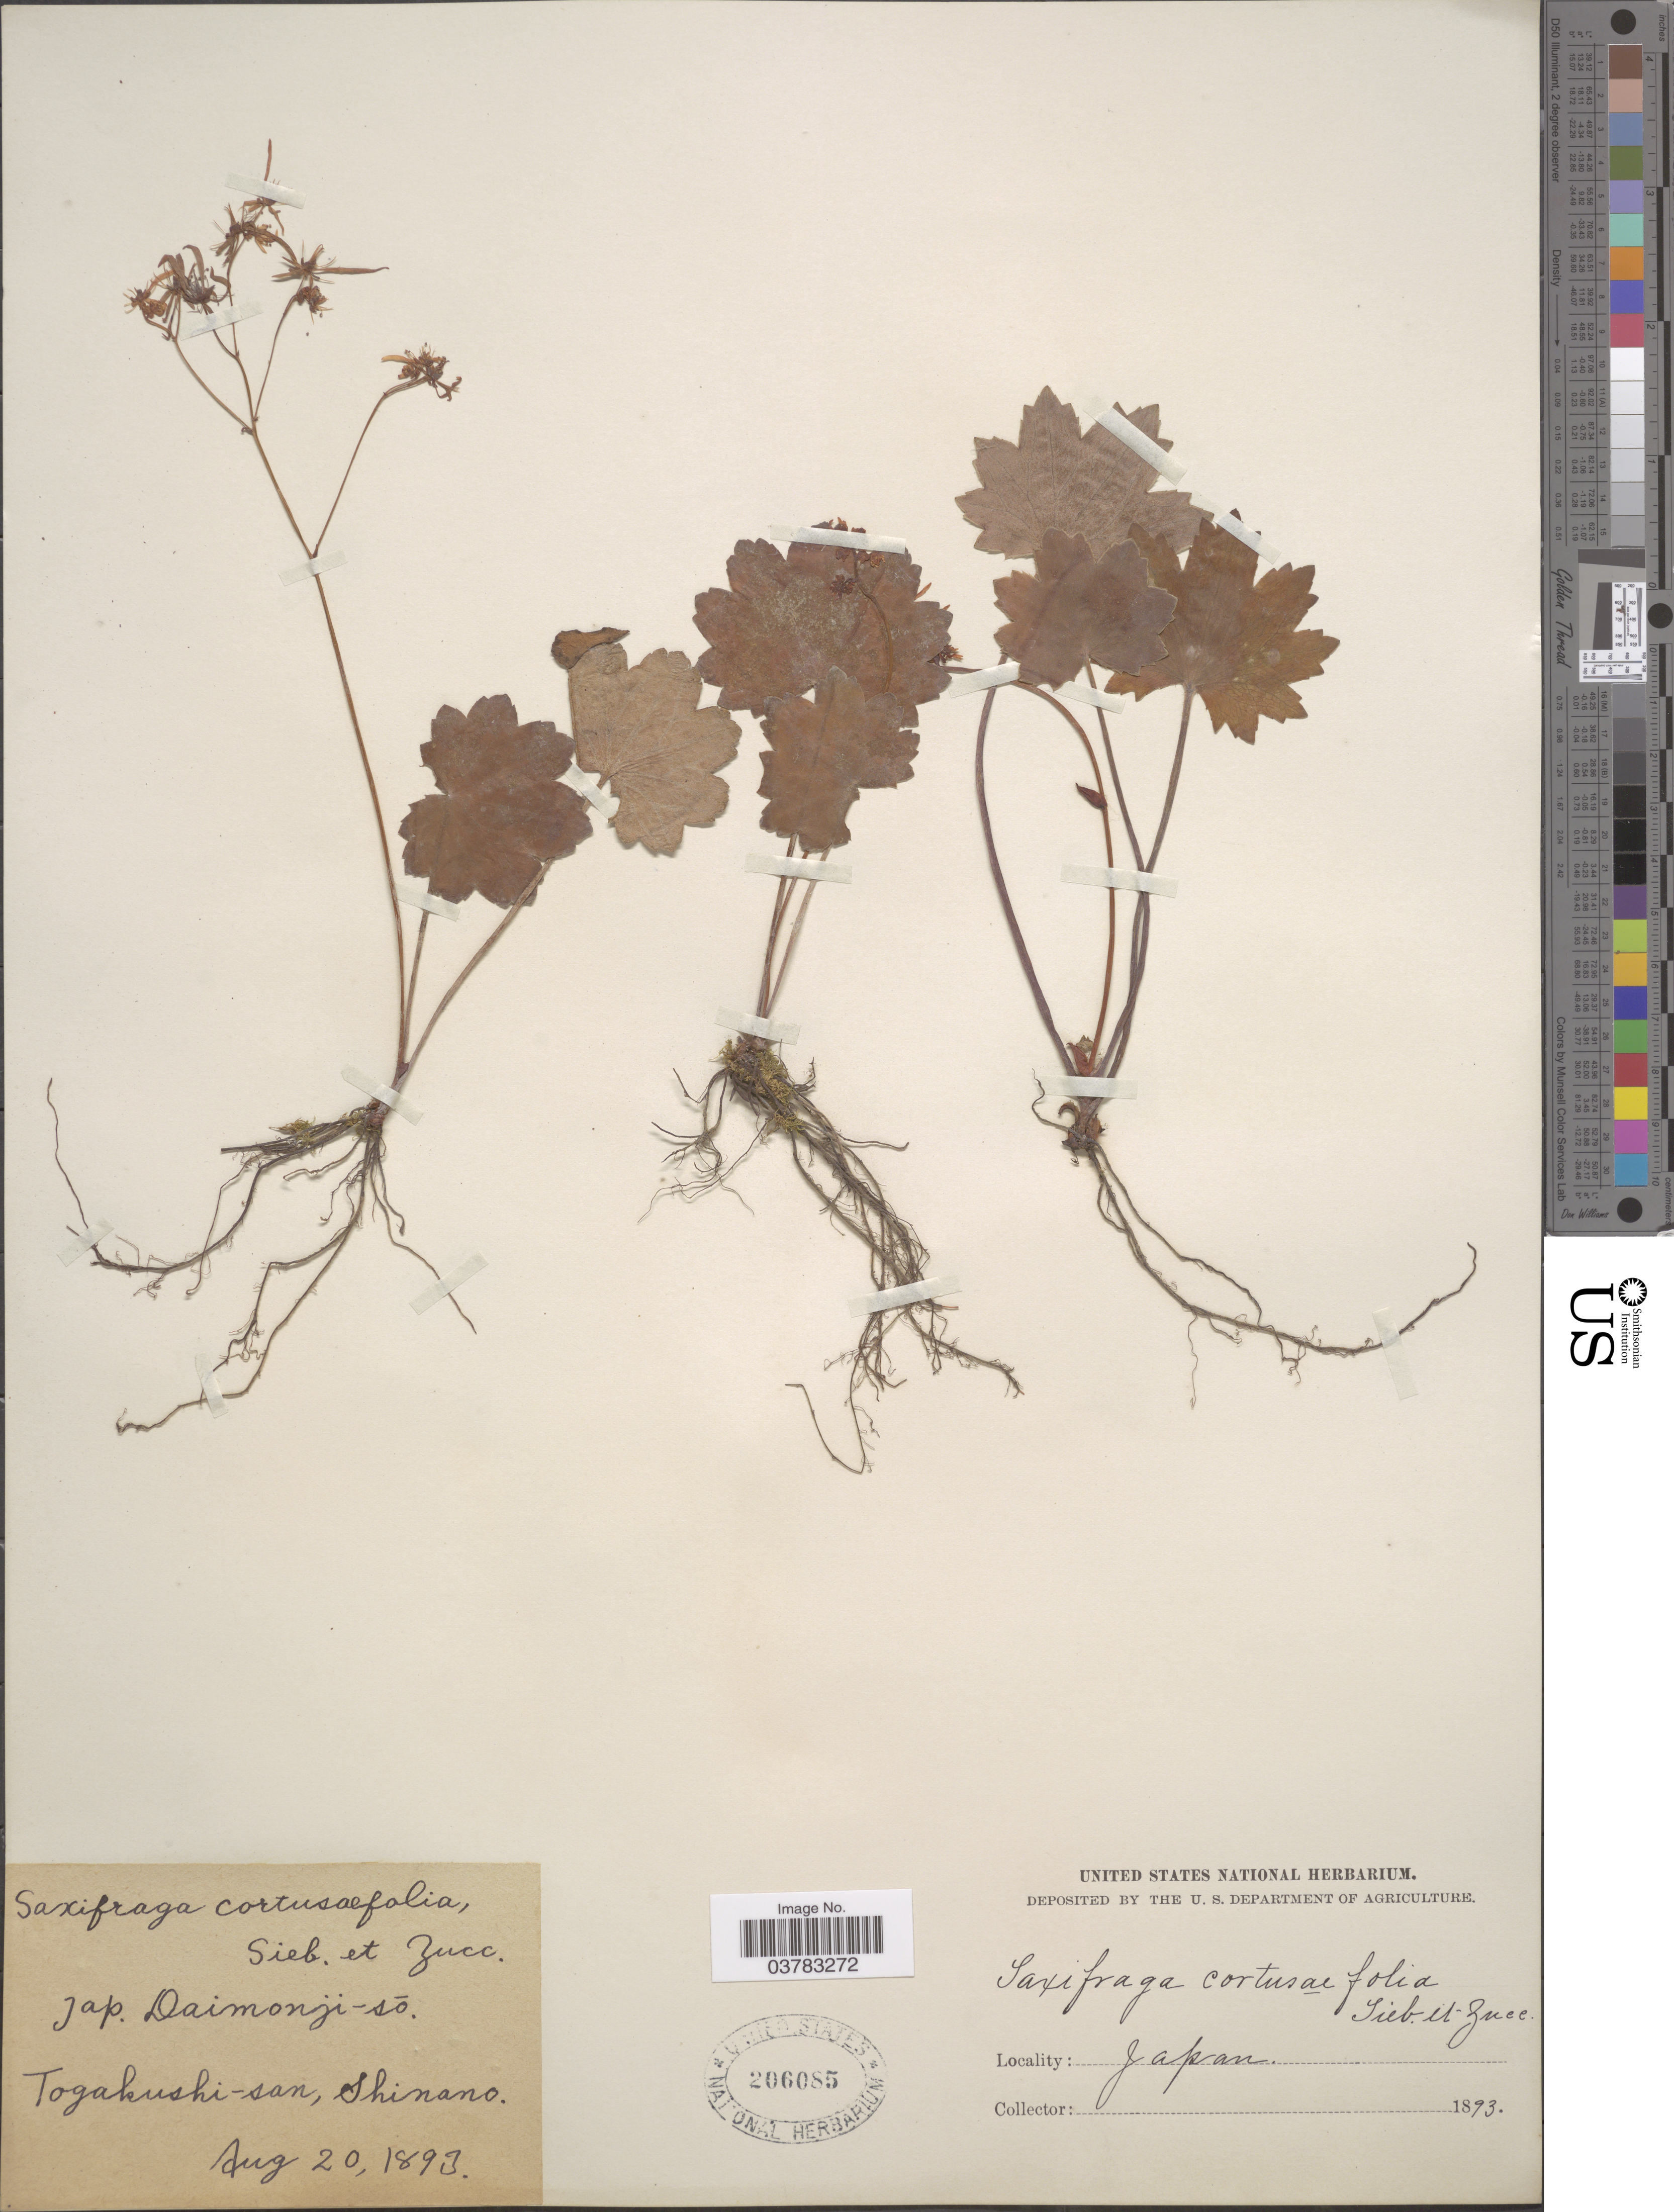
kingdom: Plantae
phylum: Tracheophyta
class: Magnoliopsida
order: Saxifragales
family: Saxifragaceae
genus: Saxifraga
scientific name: Saxifraga cortusifolia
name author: Siebold & Zucc.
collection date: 1893-08-20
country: Japan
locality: Togakushi-san, Shinano.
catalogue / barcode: US 206085